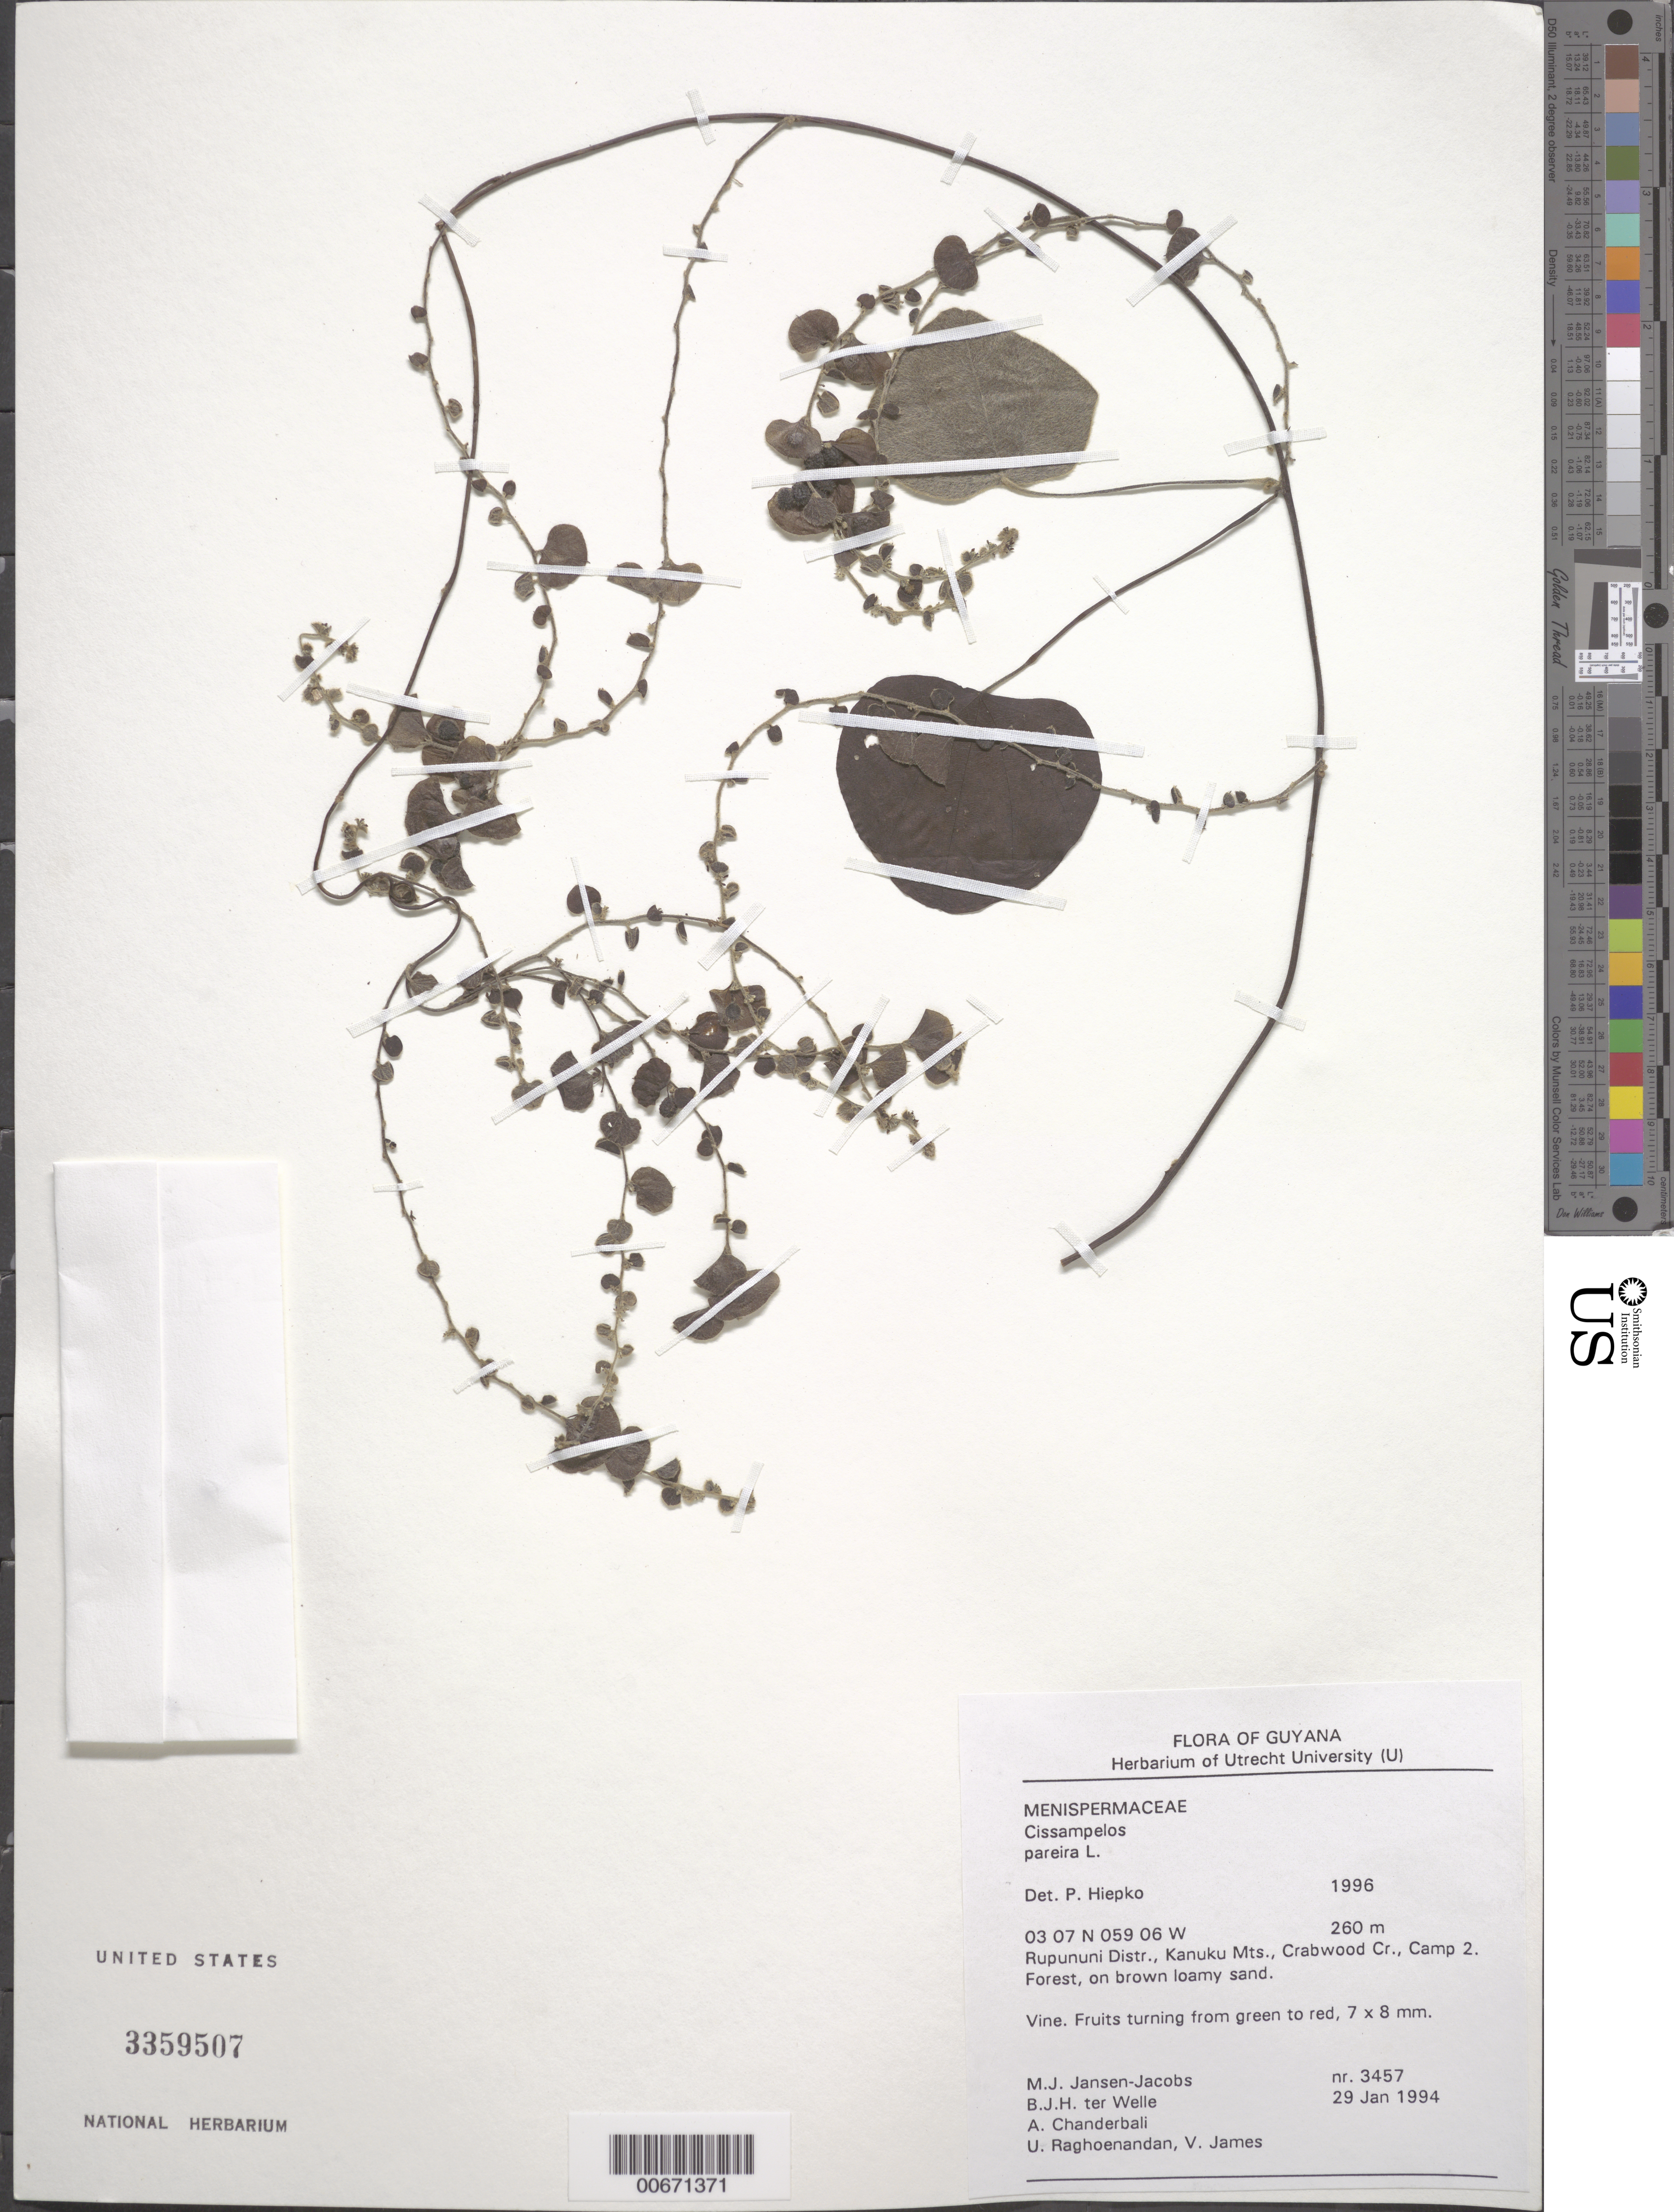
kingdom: Plantae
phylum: Tracheophyta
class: Magnoliopsida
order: Ranunculales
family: Menispermaceae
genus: Cissampelos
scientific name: Cissampelos pareira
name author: L.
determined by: Hiepko, P. H.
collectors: M. J. Jansen-Jacobs, B. Welle, A. S. Chanderbali, U. Raghoenandan & V. James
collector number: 3457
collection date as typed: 29-Jan-94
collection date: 1994-01-29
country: Guyana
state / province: U. Takutu-U. Essequibo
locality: Crabwood Cr., Camp 2, Kanuku Mts., Rupununi District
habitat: Forest on brown loamy sand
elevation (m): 280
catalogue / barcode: US 3359507